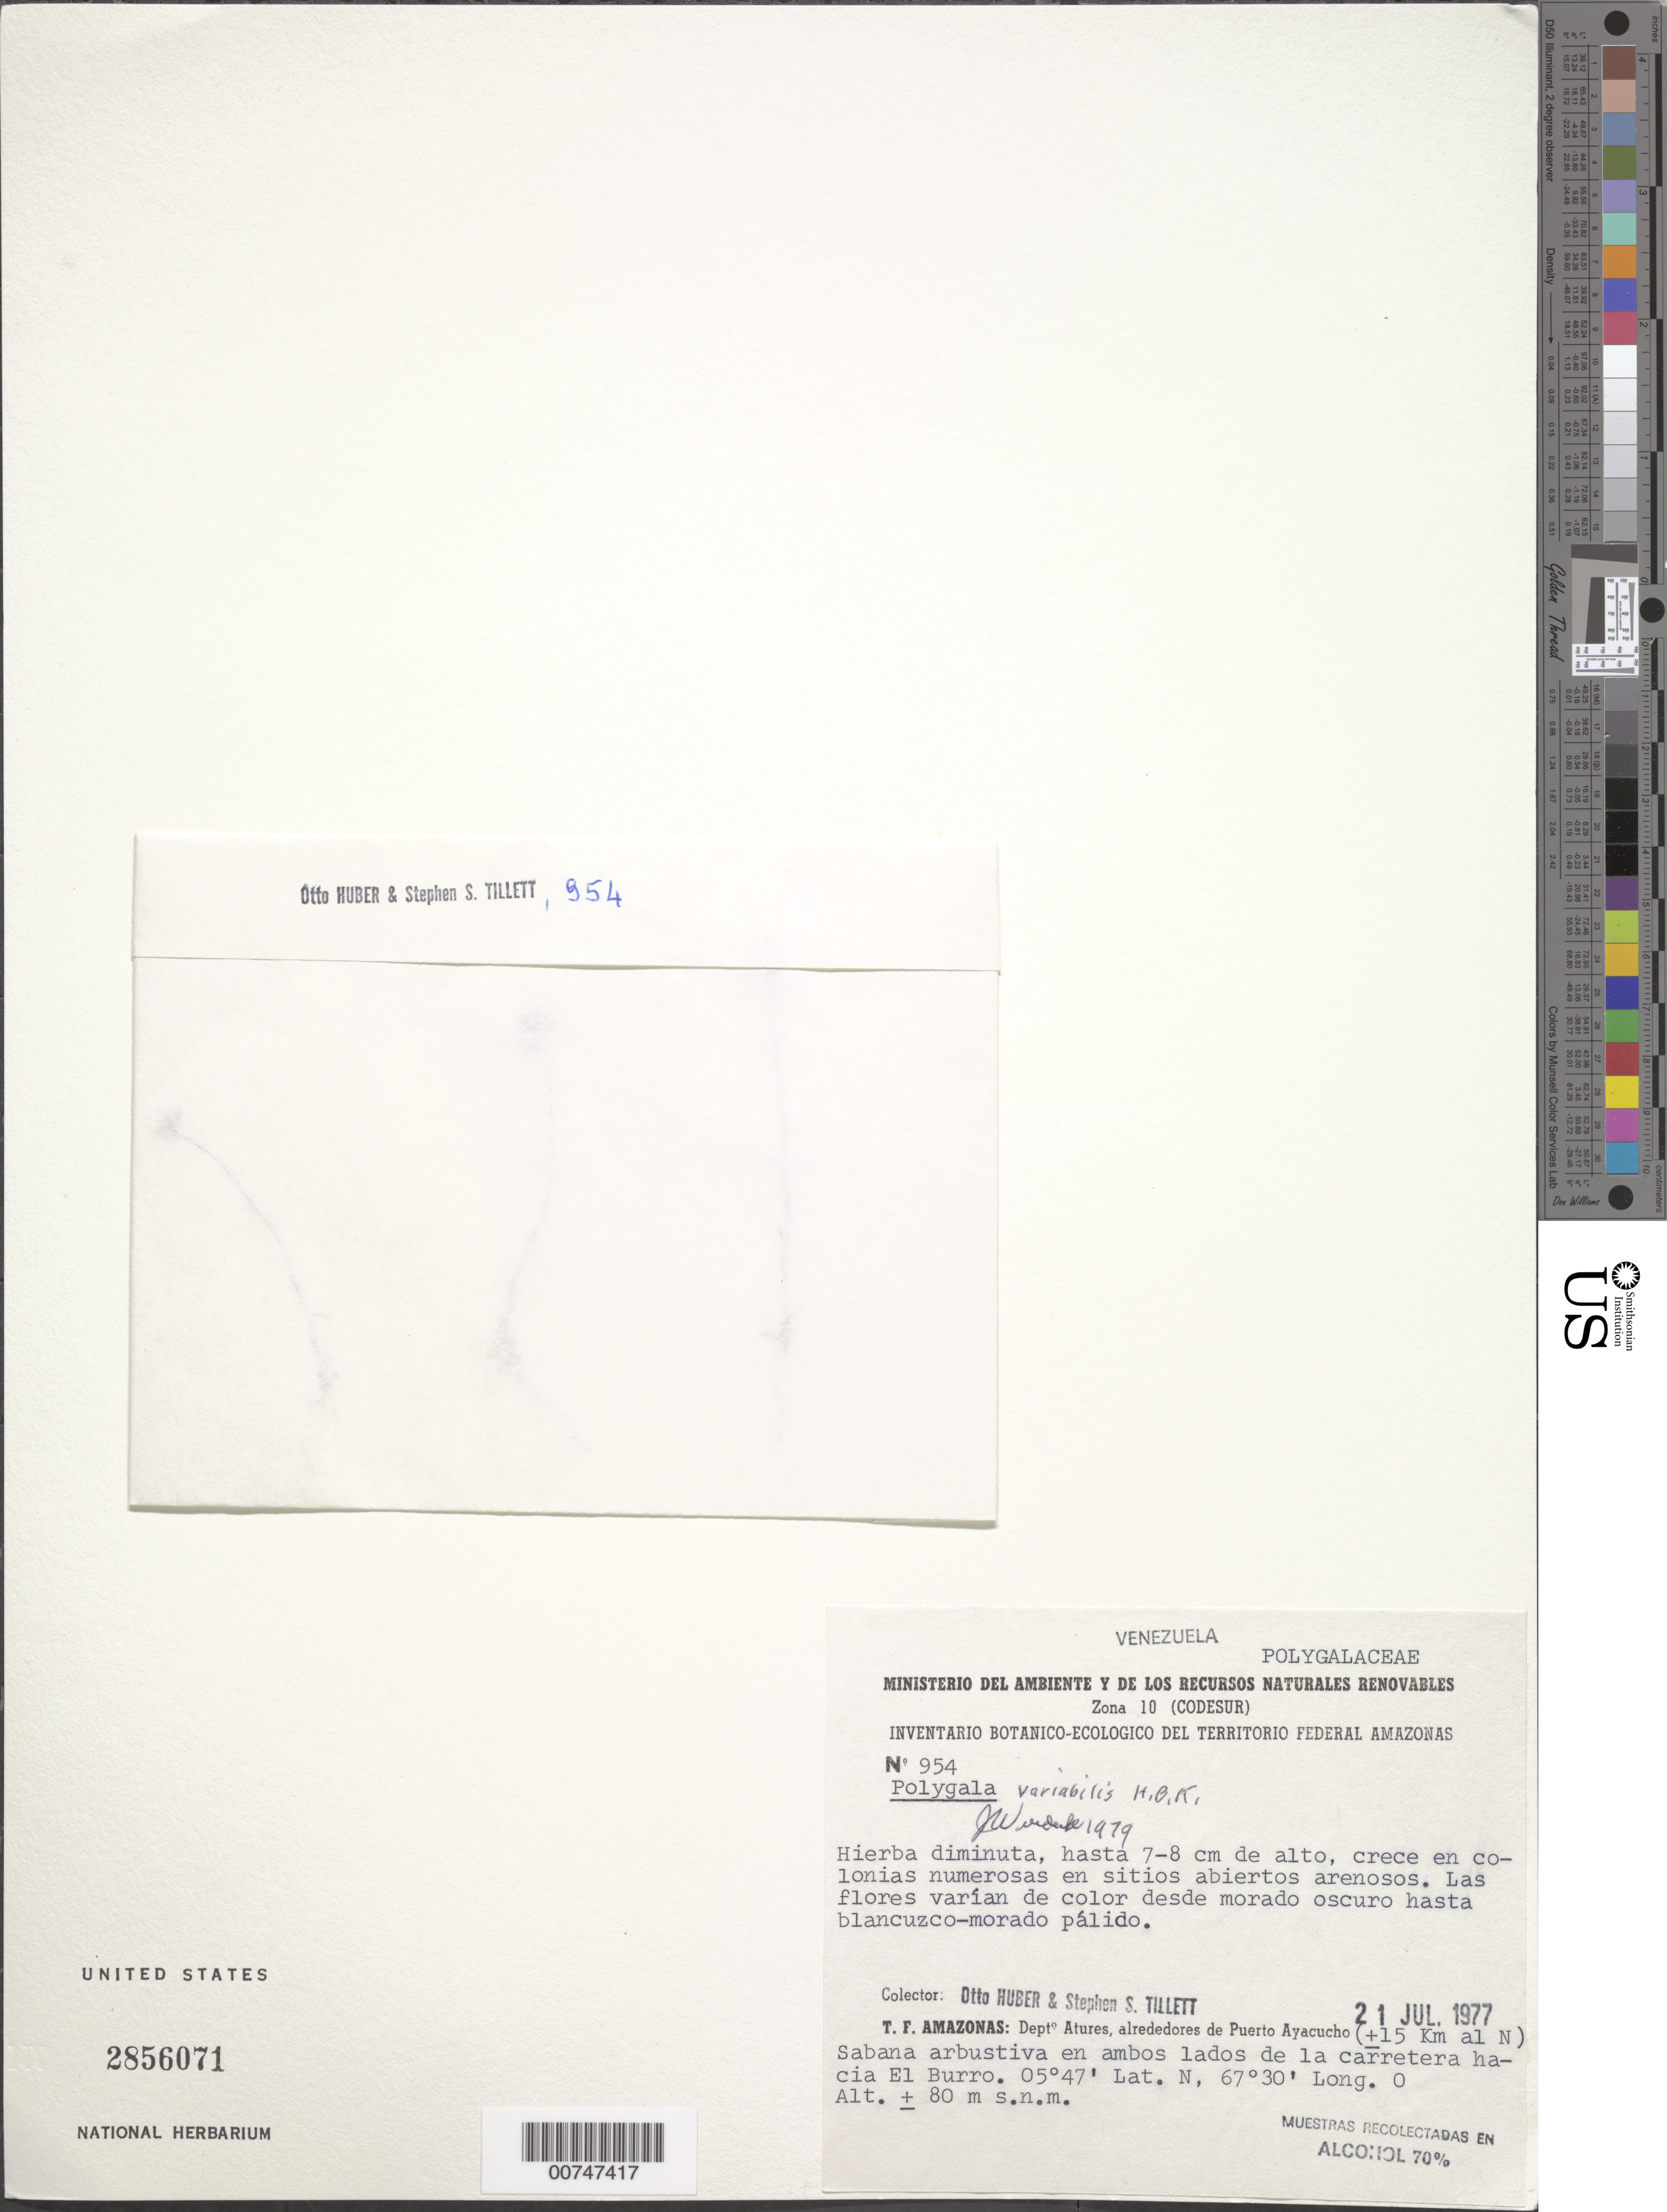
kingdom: Plantae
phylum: Tracheophyta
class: Magnoliopsida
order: Fabales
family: Polygalaceae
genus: Polygala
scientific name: Polygala variabilis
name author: Kunth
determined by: Wurdack, John J., (US), US (UNITED STATES)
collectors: O. Huber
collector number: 954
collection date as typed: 21-Jul-77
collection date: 1977-07-21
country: Venezuela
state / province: Amazonas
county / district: Atures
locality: Puerto Ayacucho, 15 km N of on road to El Burro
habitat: Open sandy areas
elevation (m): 80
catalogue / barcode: US 2856071